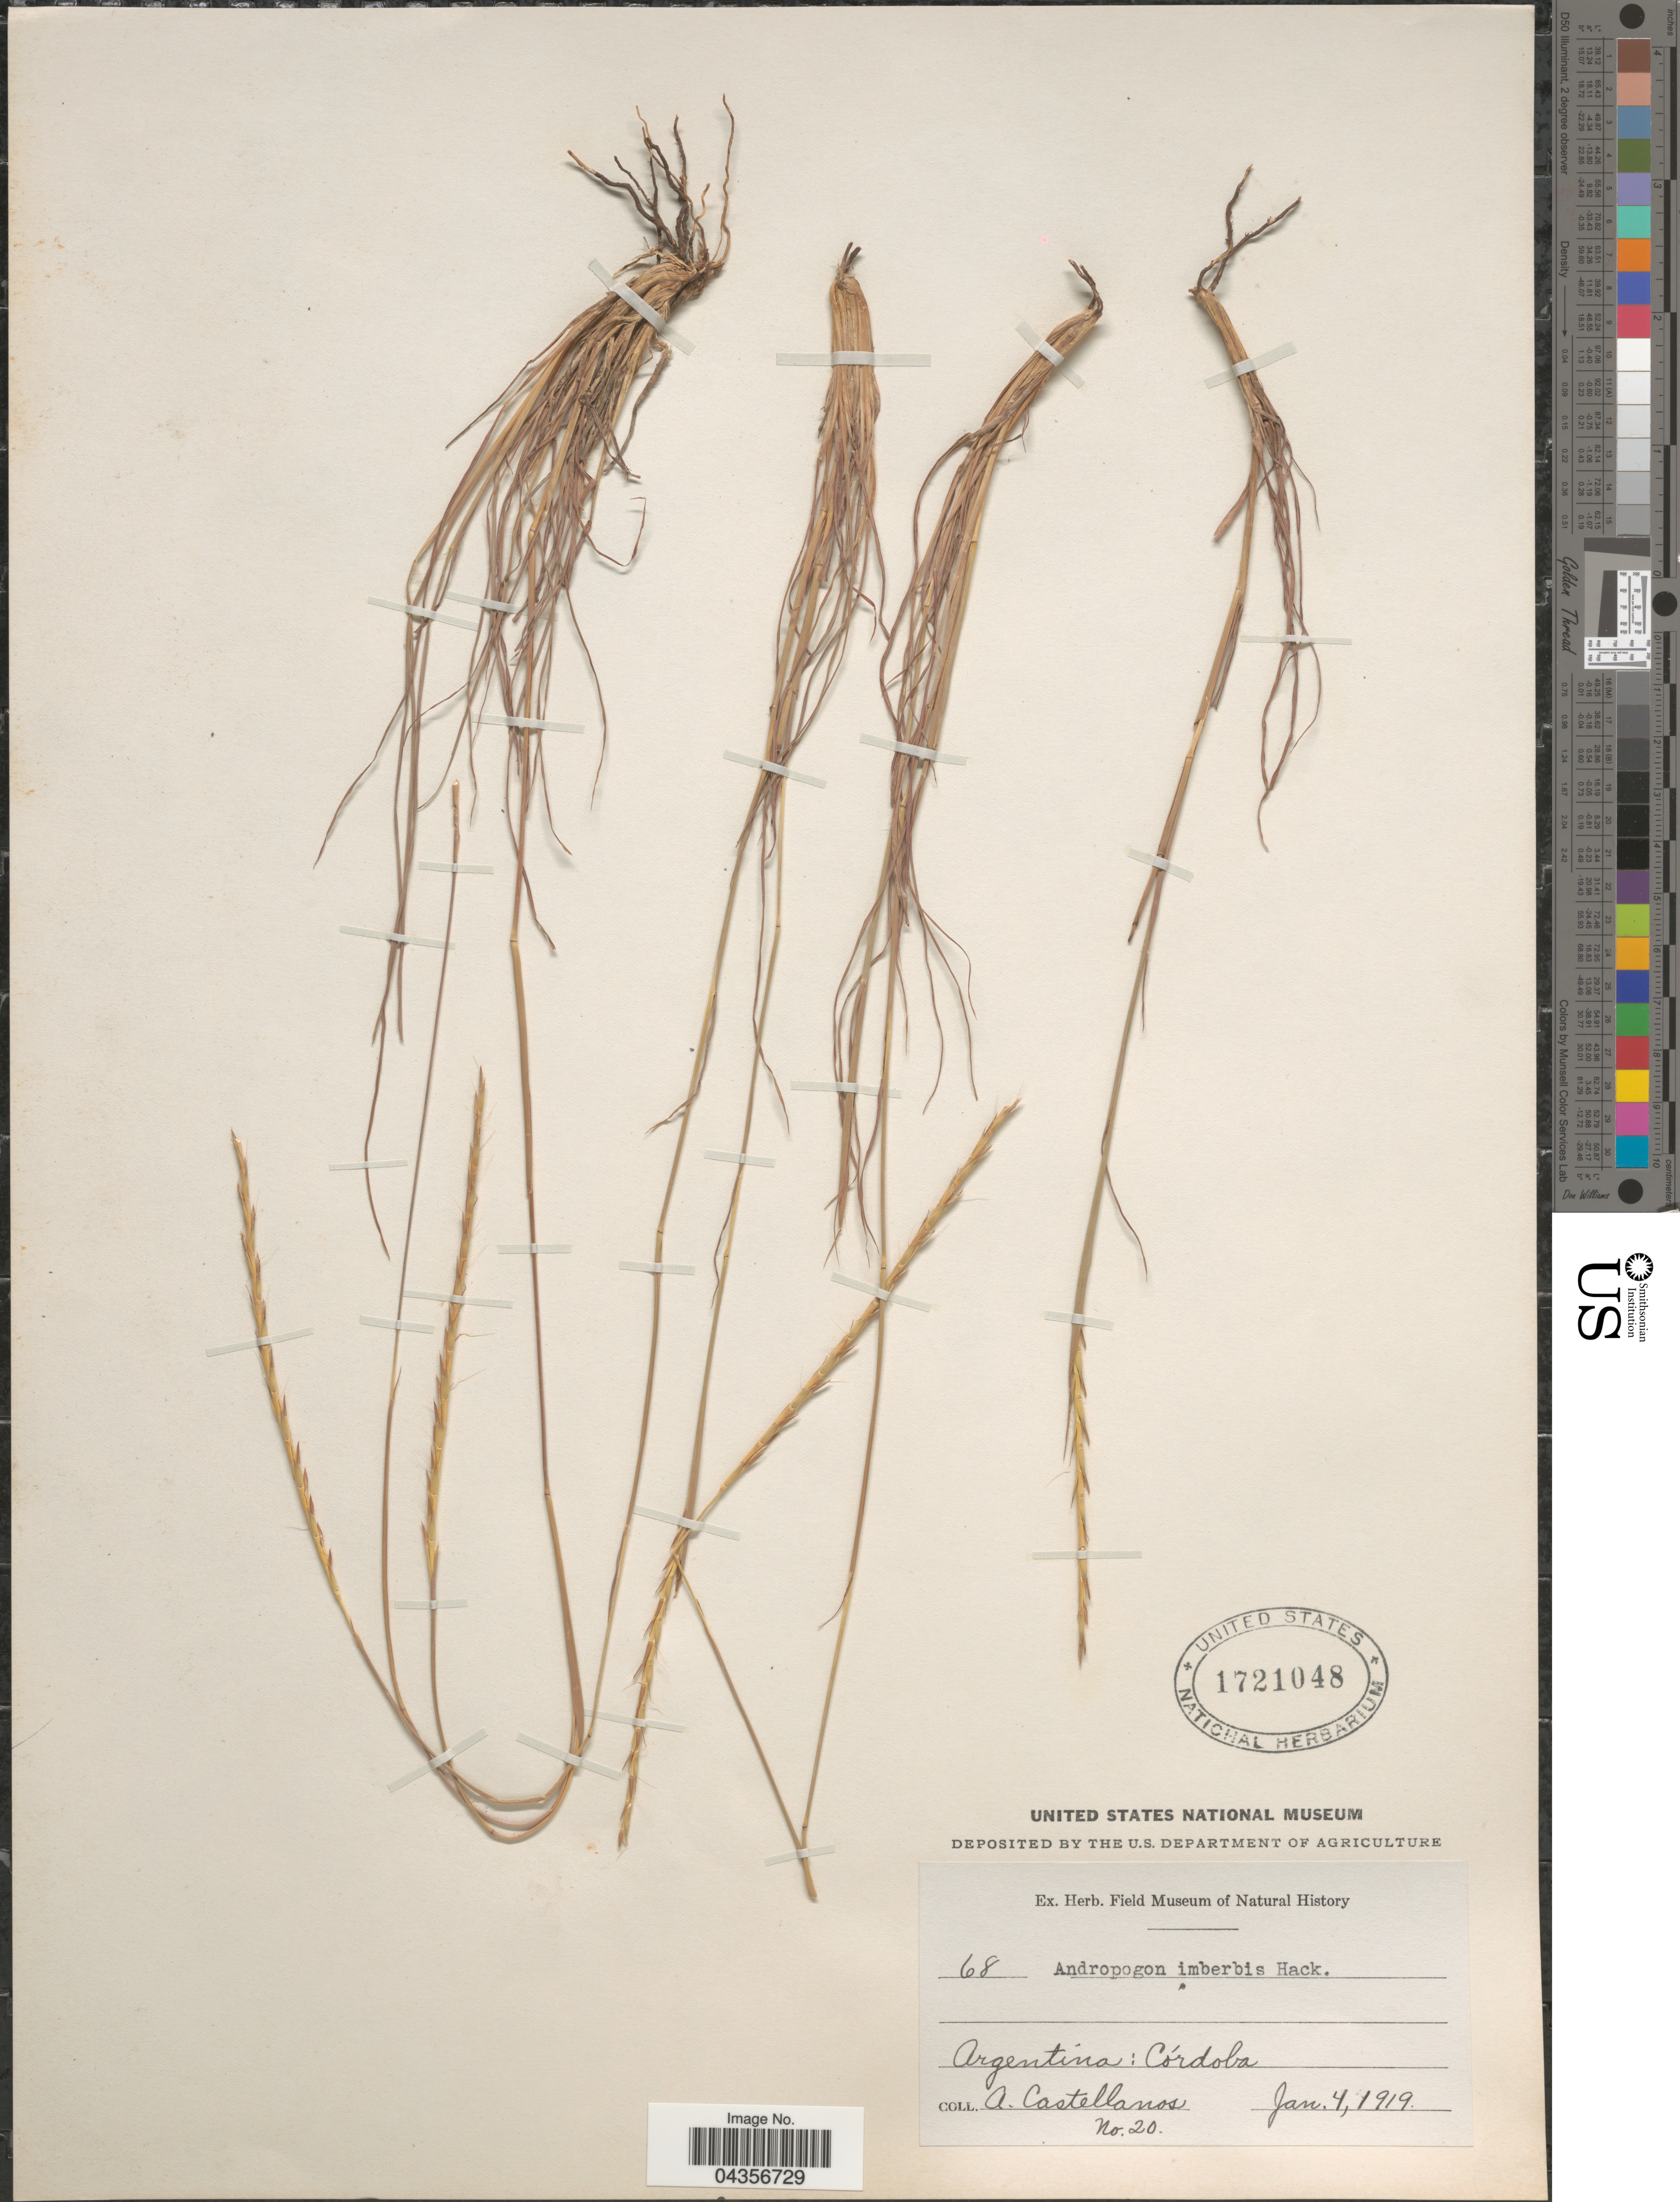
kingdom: Plantae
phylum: Tracheophyta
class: Liliopsida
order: Poales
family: Poaceae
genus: Schizachyrium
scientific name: Schizachyrium salzmanii var. aristatum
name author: (Hack.) Peichoto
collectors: A. Castellanos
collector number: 20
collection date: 1919-01-04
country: Argentina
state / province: Cordoba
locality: Córdoba.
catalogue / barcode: US 1721048